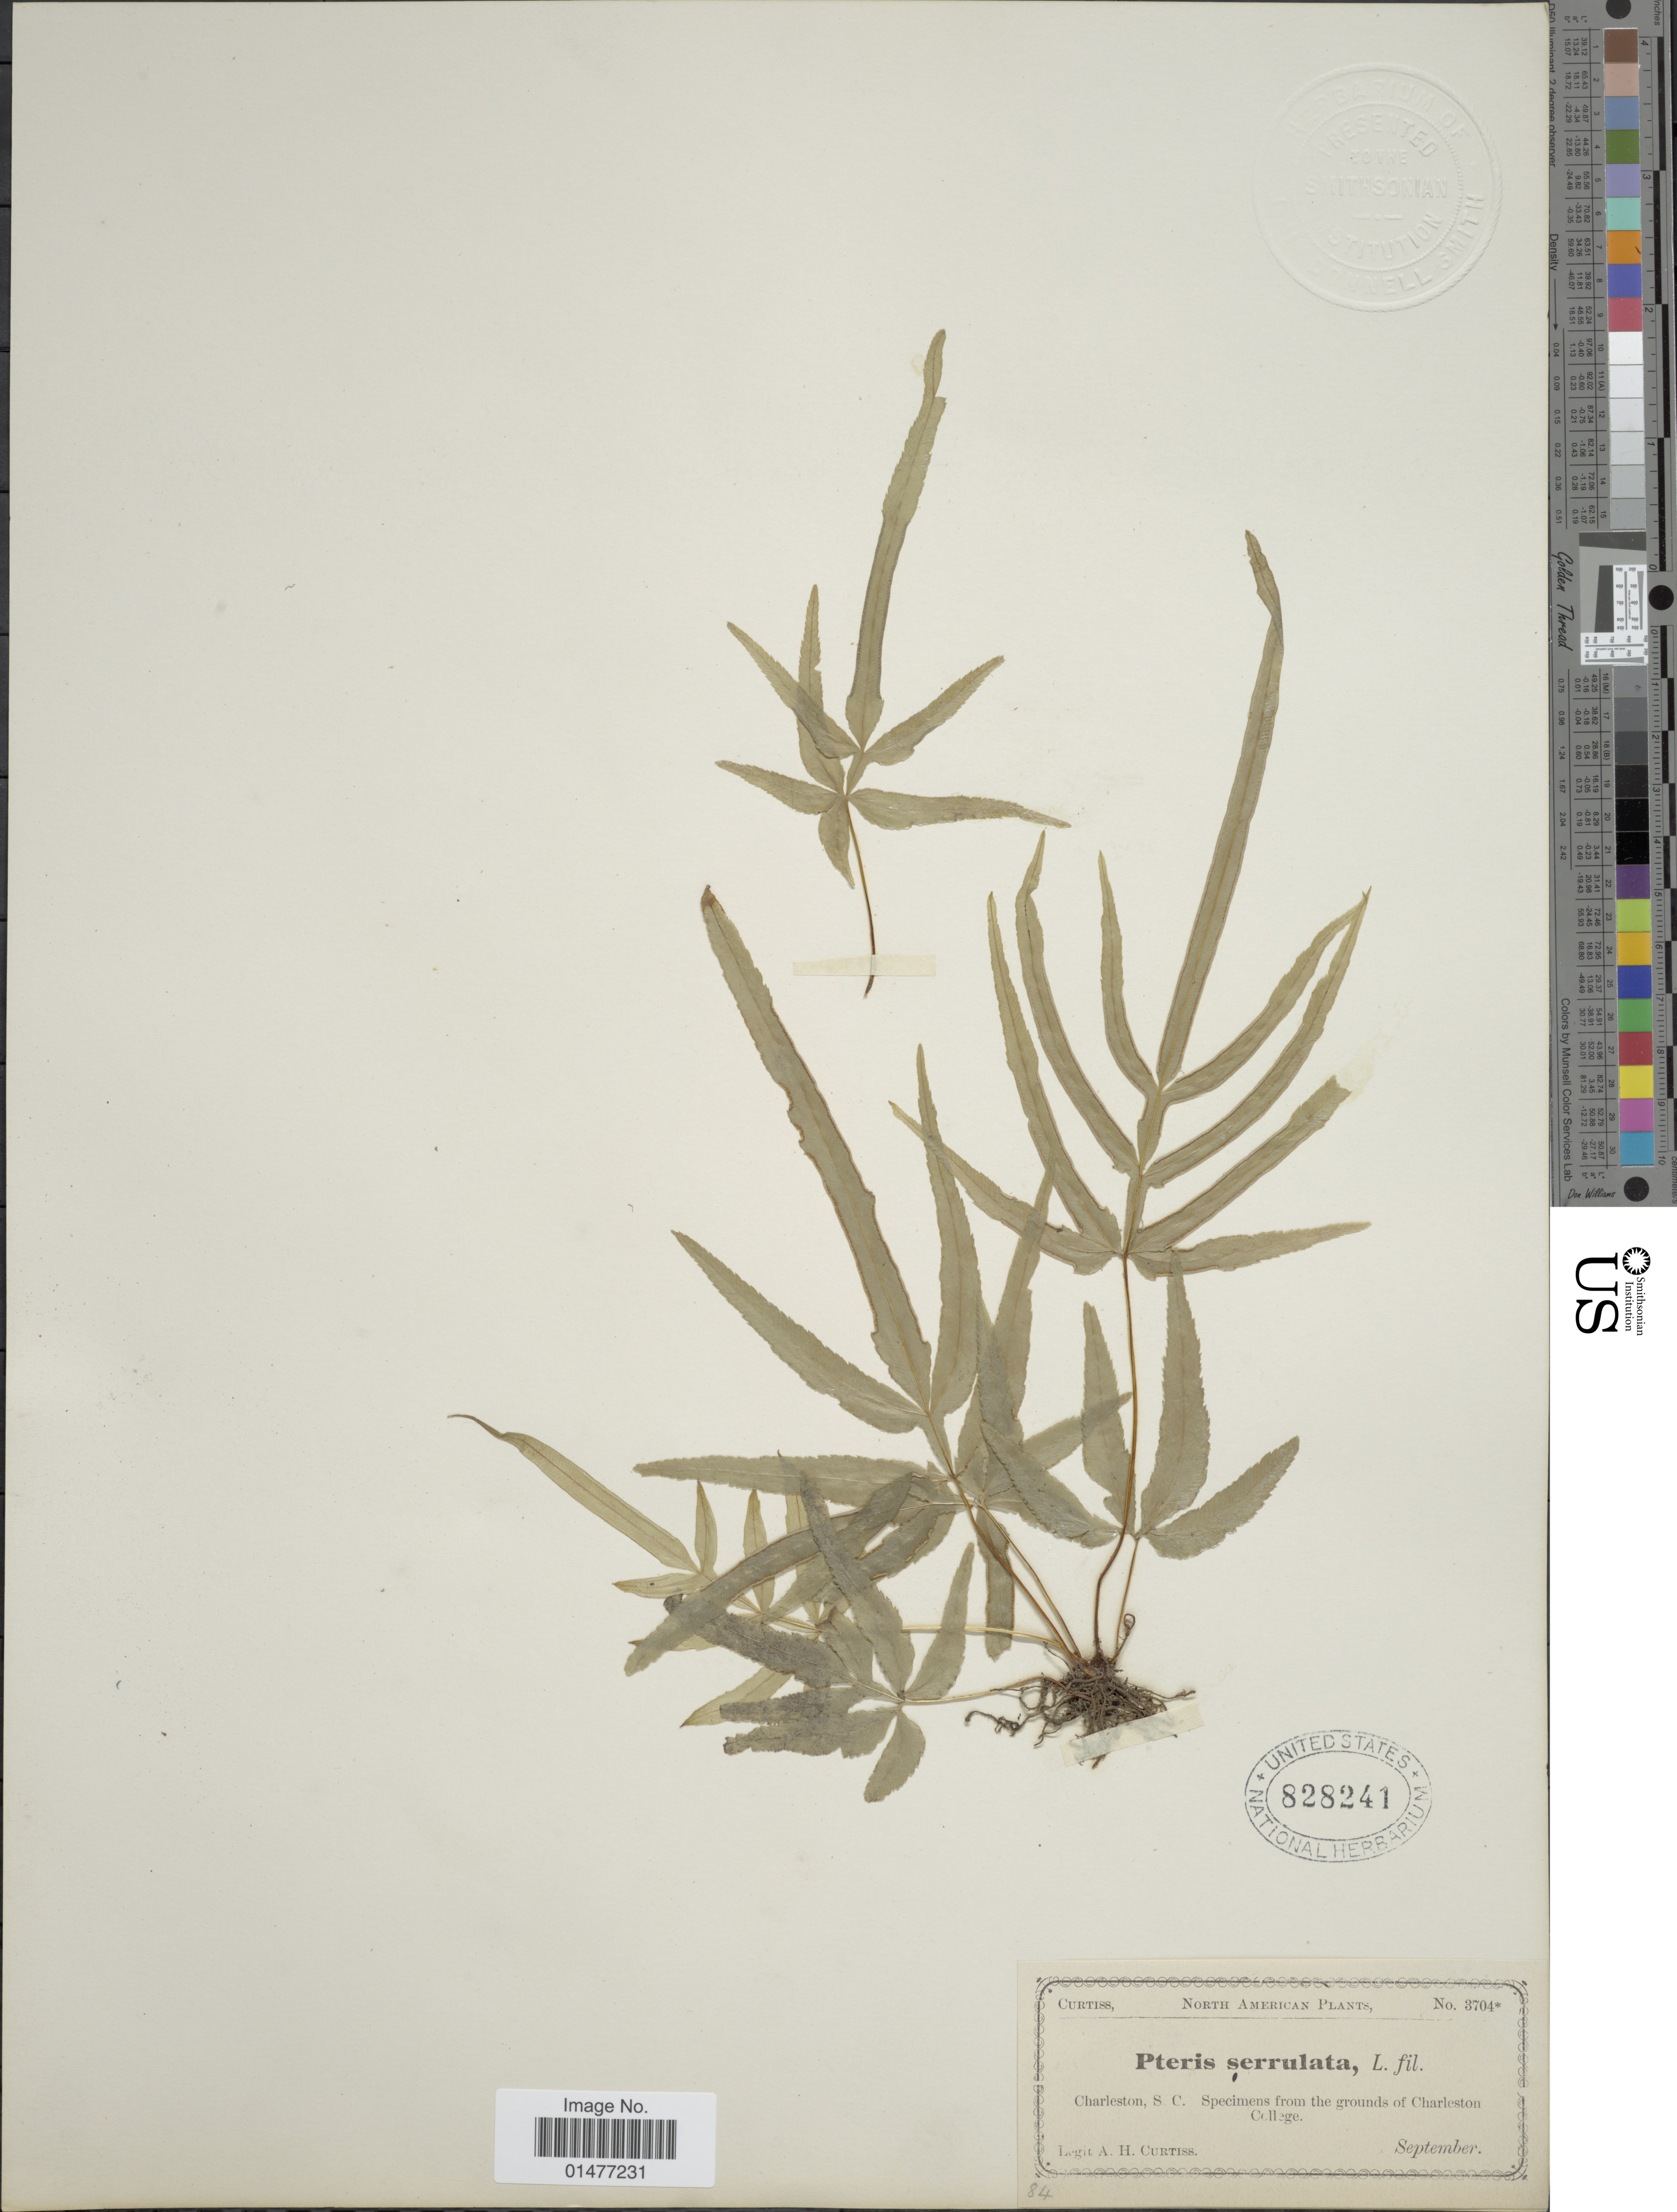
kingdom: Plantae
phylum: Tracheophyta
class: Polypodiopsida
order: Polypodiales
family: Pteridaceae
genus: Pteris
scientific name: Pteris multifida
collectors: A. H. Curtiss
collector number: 3704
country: United States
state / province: South Carolina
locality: Charleston S.C. Specimens from the grounds of Charleston College.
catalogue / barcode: US 828241